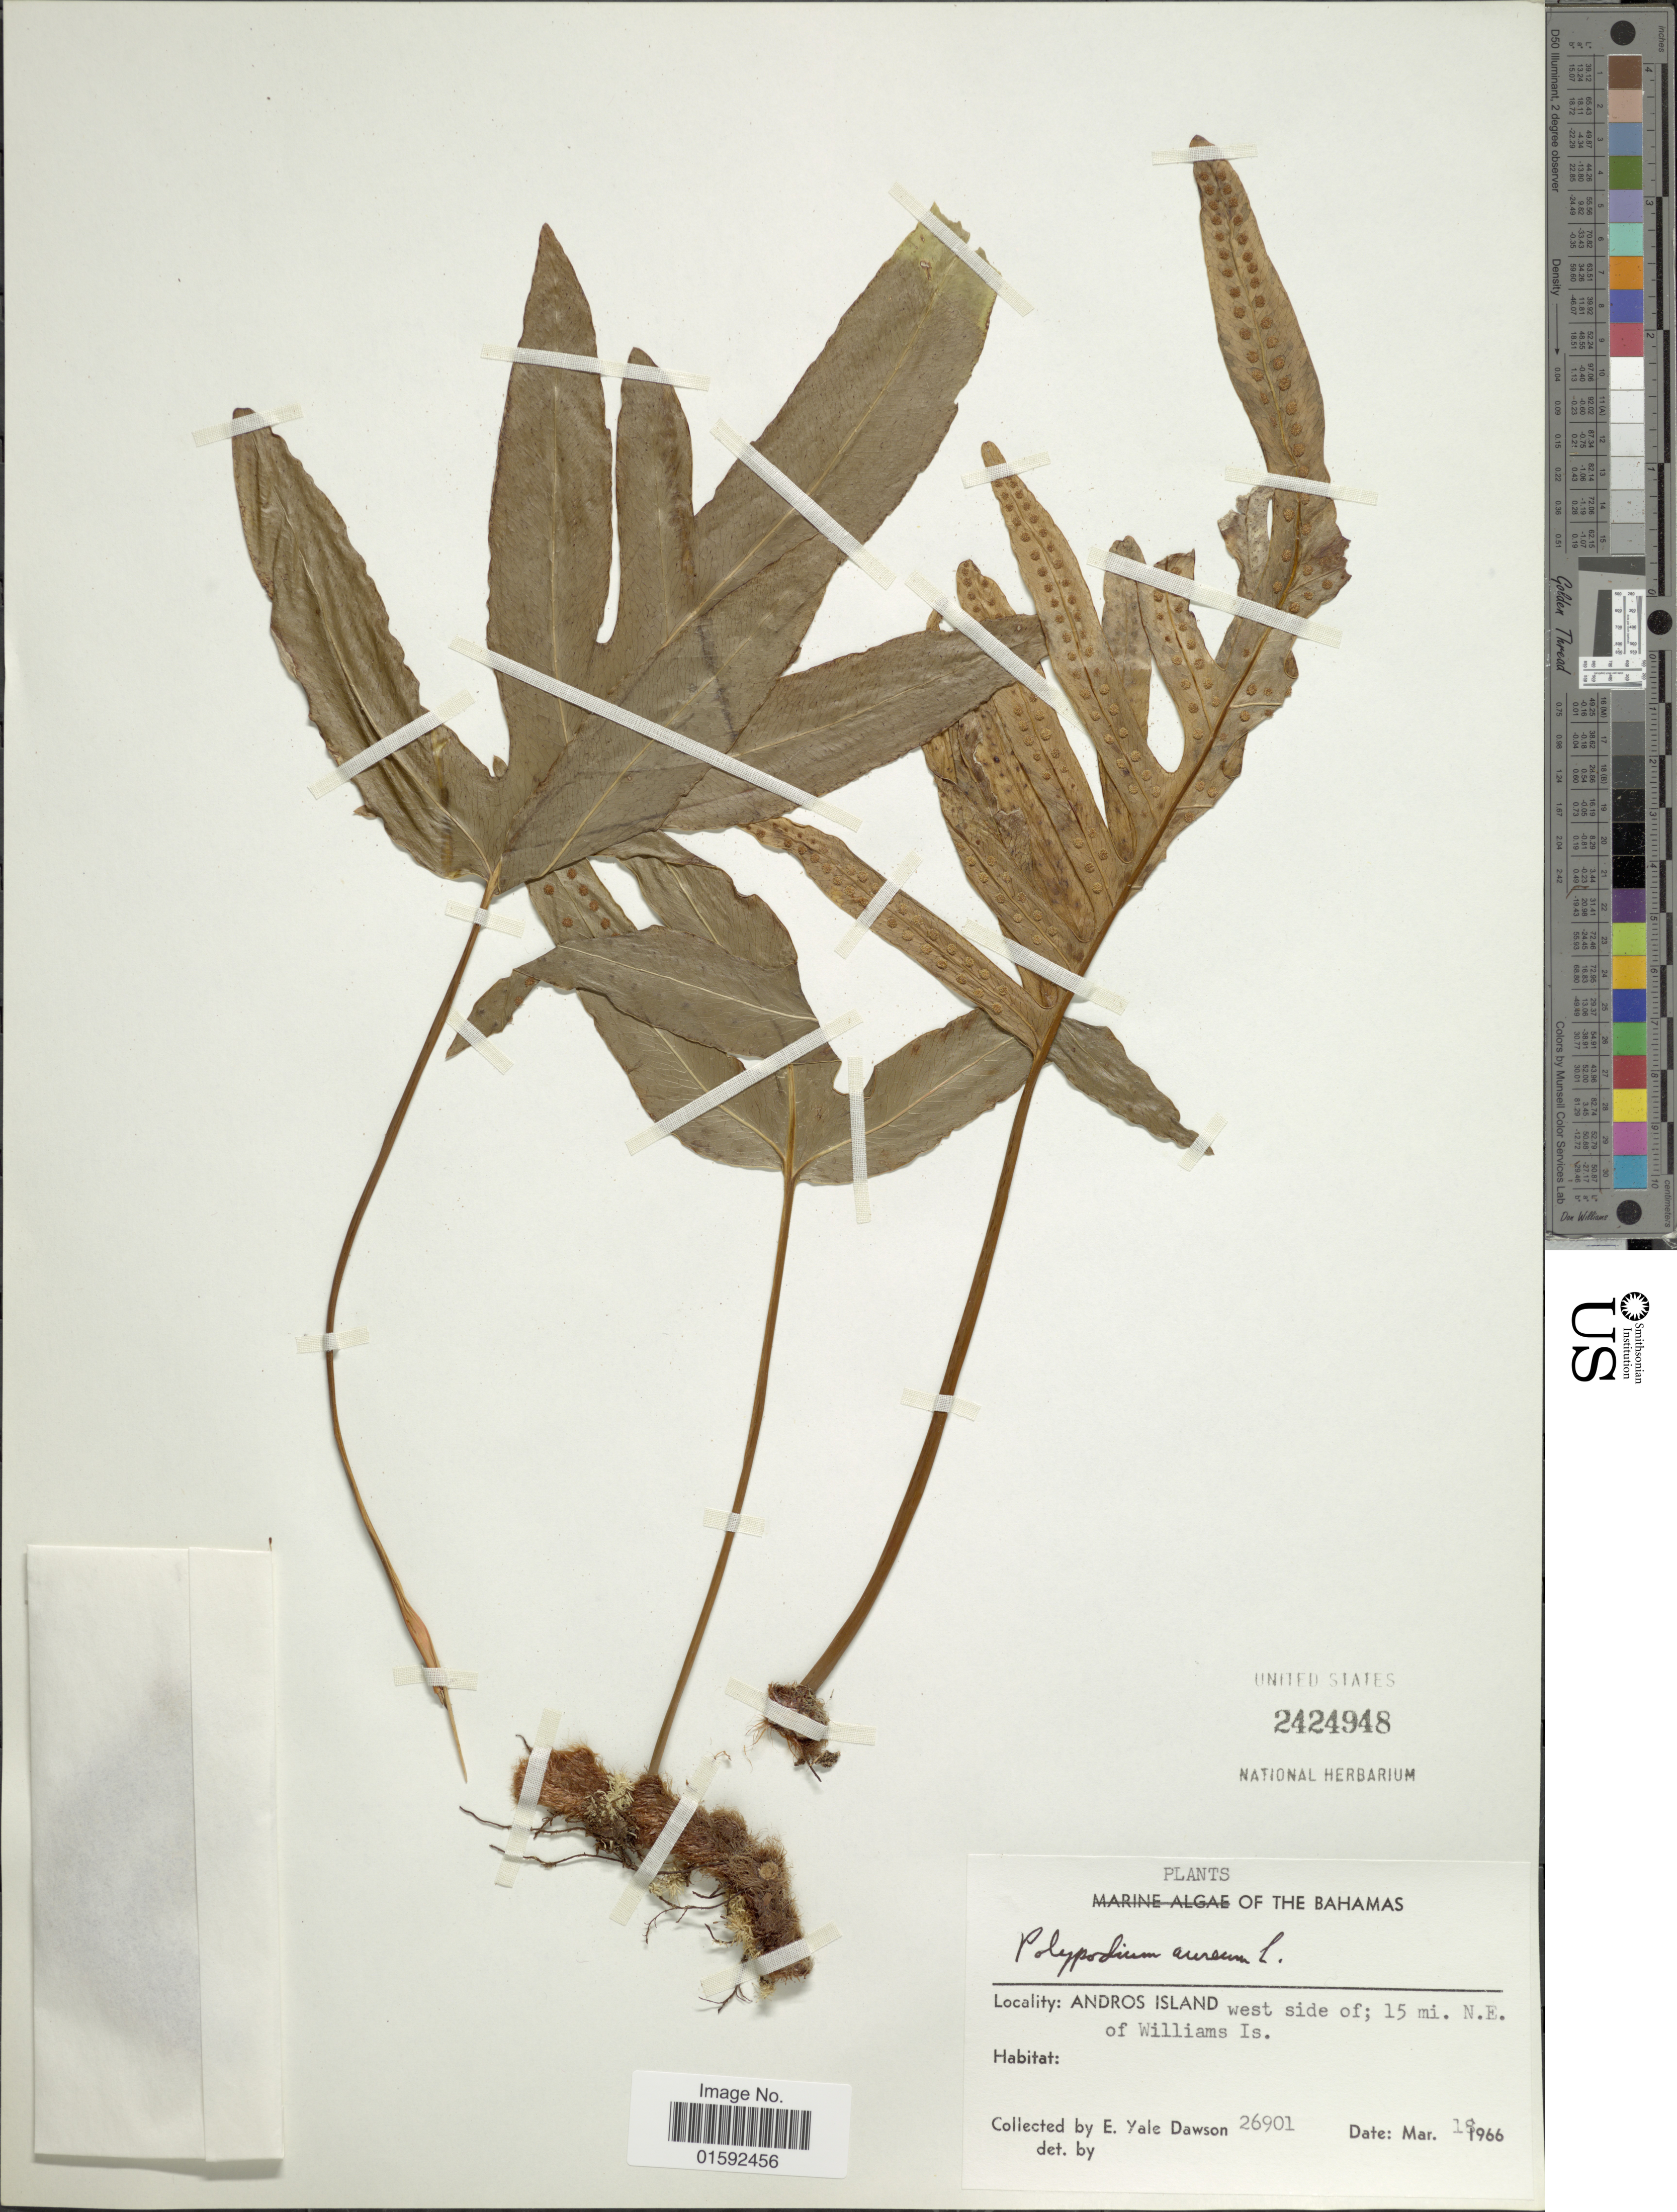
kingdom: Plantae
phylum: Tracheophyta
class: Polypodiopsida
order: Polypodiales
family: Polypodiaceae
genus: Phlebodium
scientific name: Phlebodium pseudoaureum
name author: (Cav.) Lellinger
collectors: N. Yensen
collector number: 26901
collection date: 1966-03-18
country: Bahamas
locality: The Bahamas, Andros Island west side of; 15 mi. N. E. of Williams Is.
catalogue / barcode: US 2424948